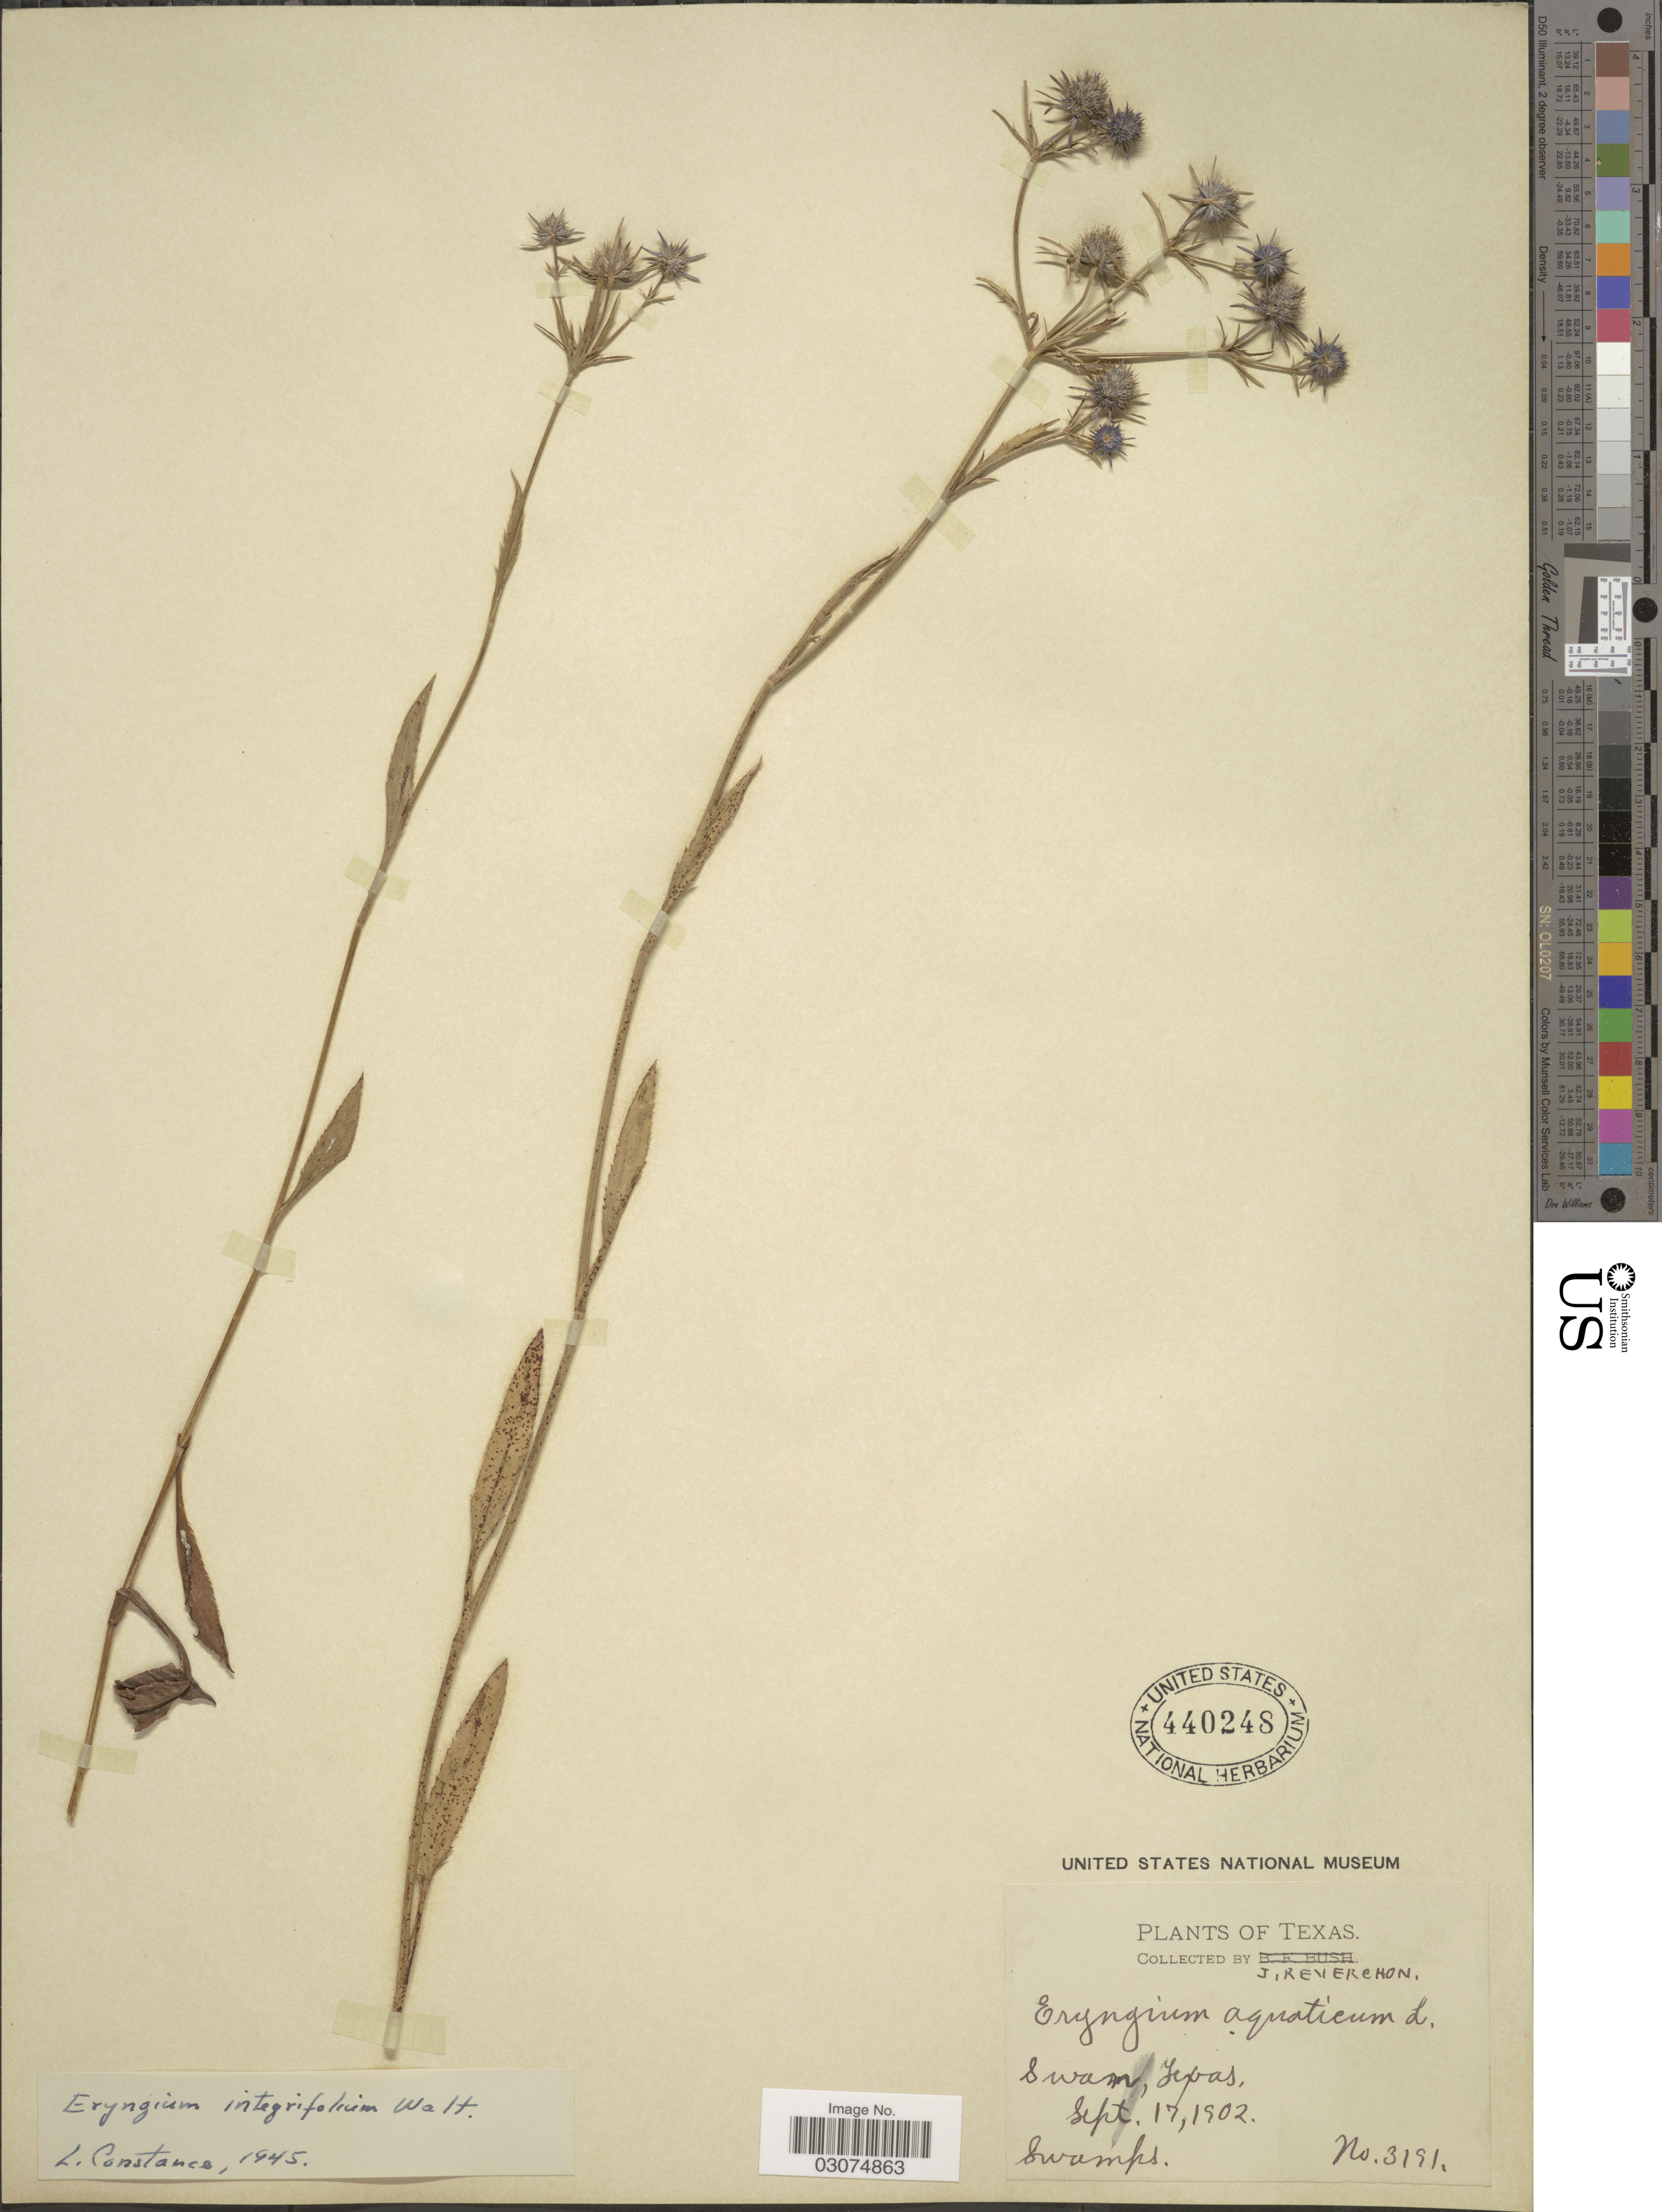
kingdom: Plantae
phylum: Tracheophyta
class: Magnoliopsida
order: Apiales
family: Apiaceae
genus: Eryngium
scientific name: Eryngium integrifolium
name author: Walter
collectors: J. Reverchon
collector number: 3191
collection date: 1902-09-17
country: United States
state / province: Texas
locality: Swan.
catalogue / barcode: US 440248